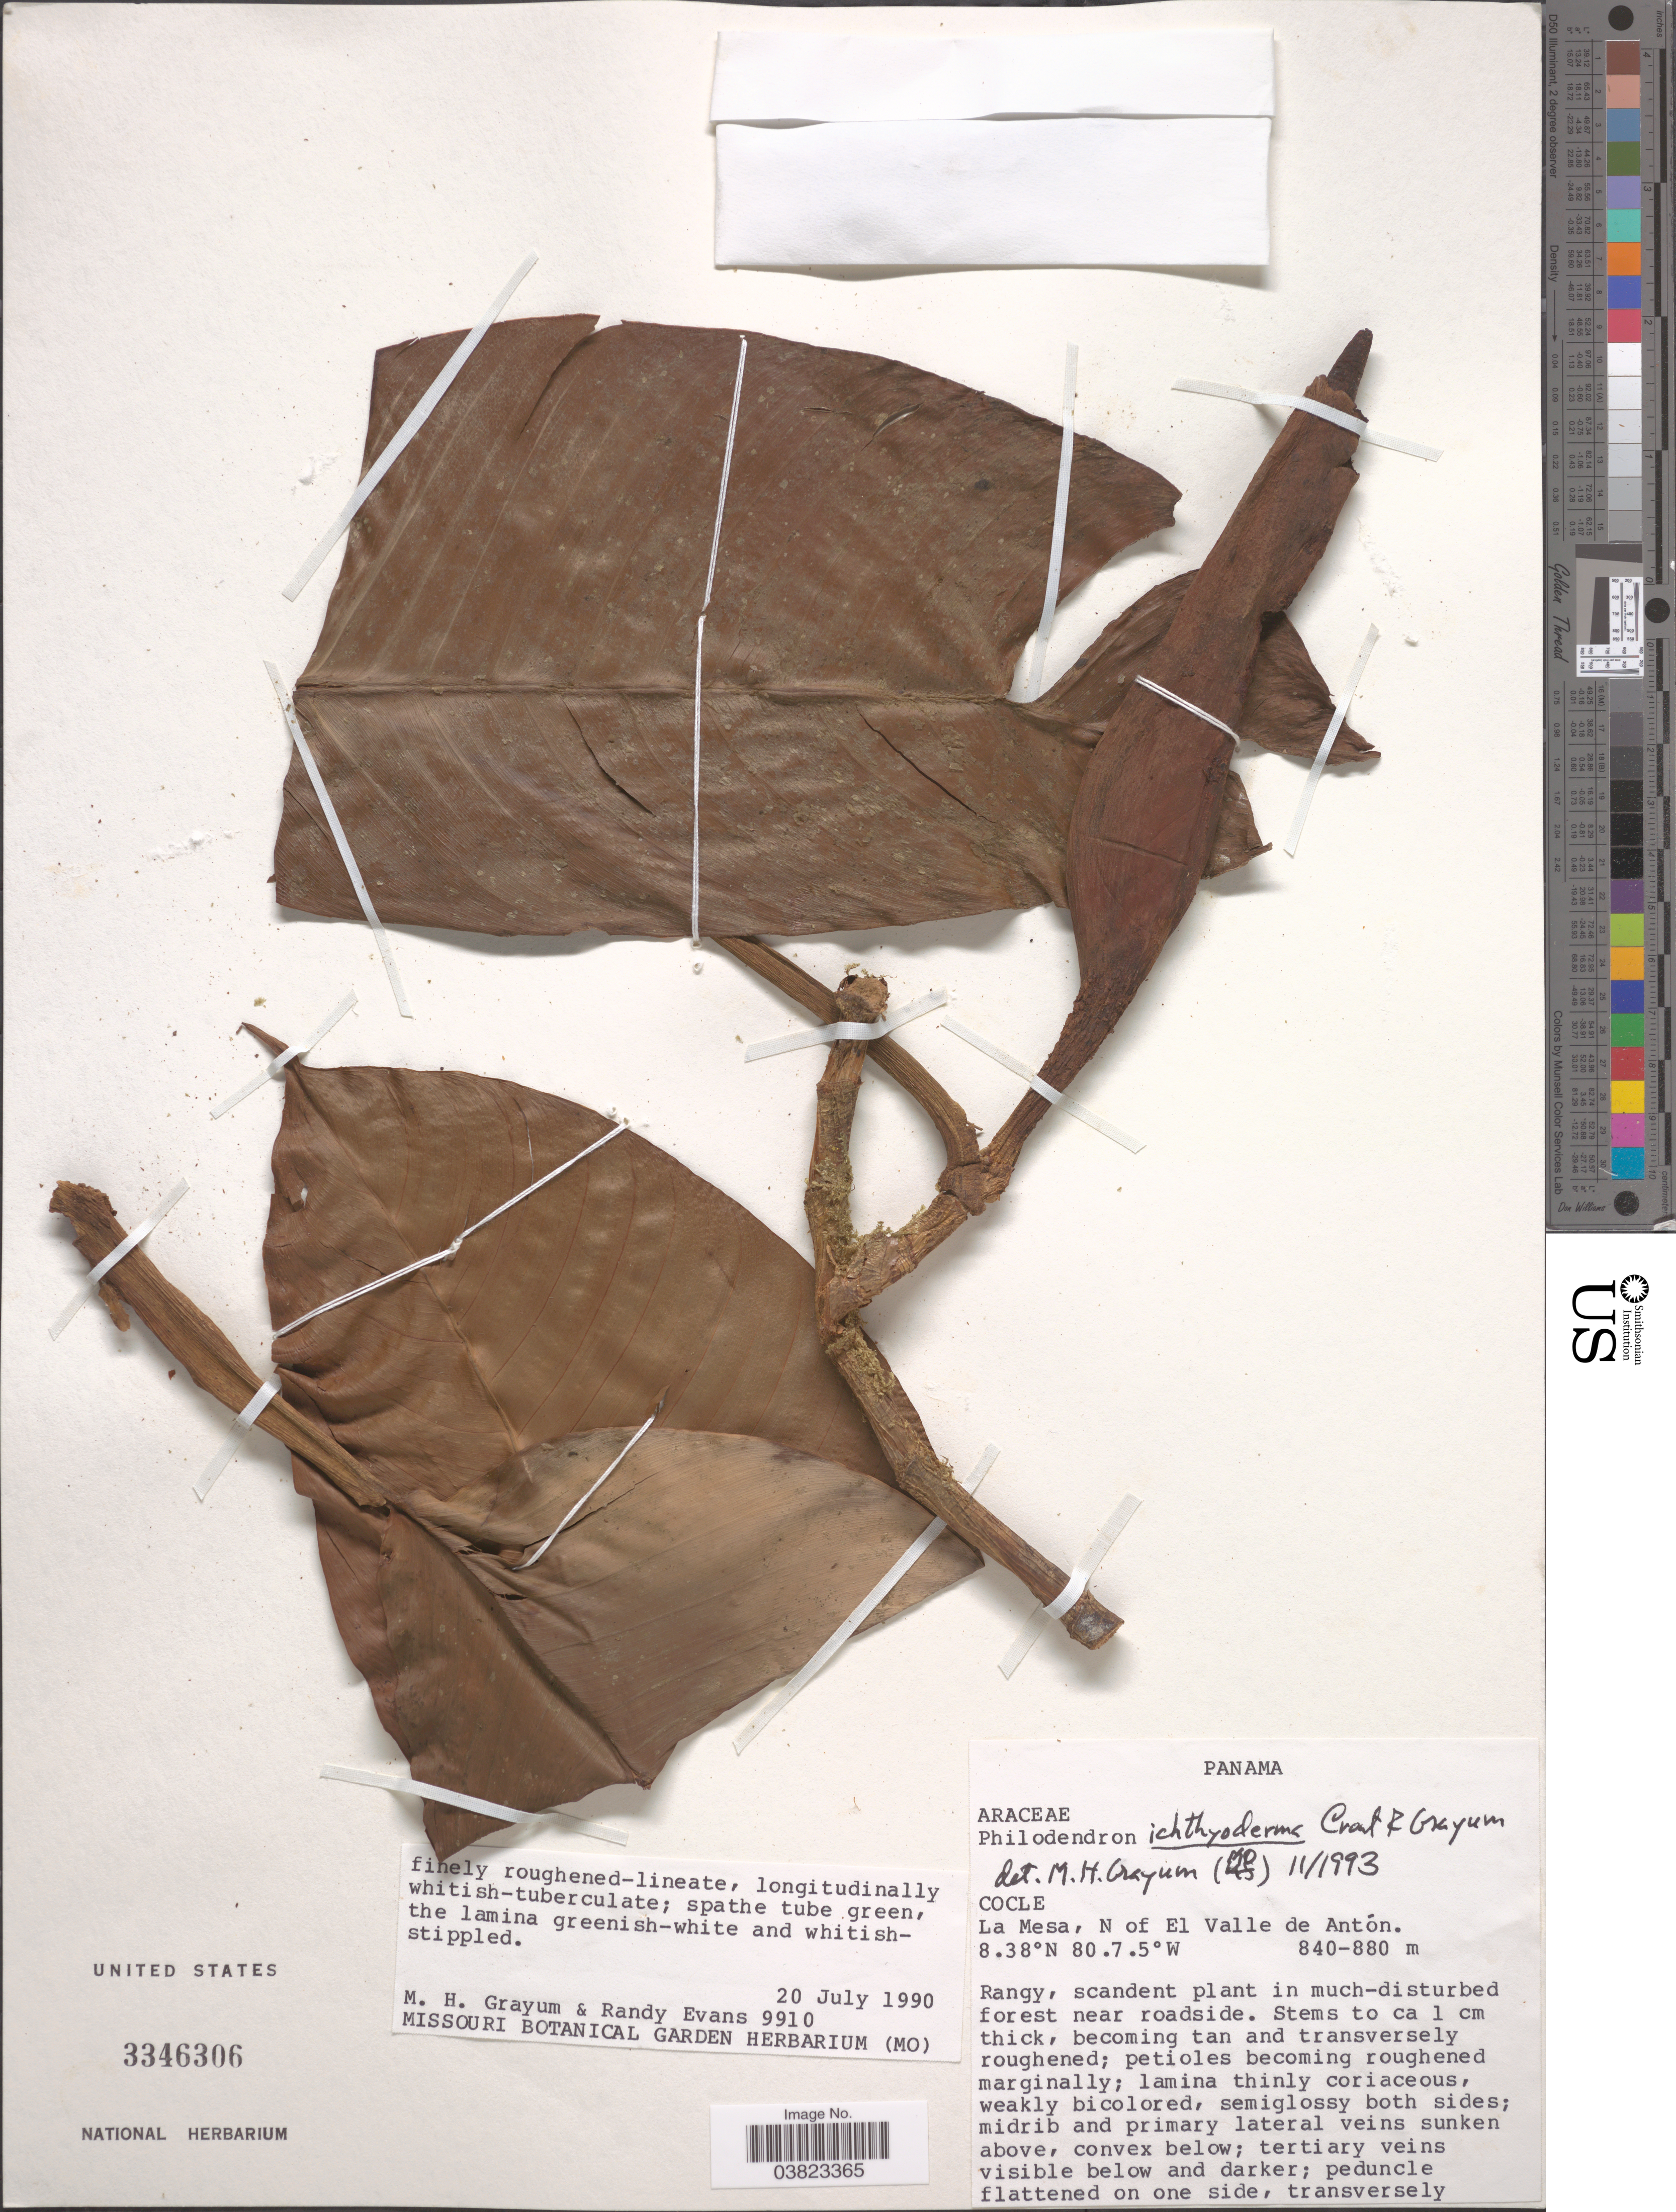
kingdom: Plantae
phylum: Tracheophyta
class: Liliopsida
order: Alismatales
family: Araceae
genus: Philodendron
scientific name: Philodendron ichthyoderma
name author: Croat & Grayum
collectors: M. H. Grayum & R. Evans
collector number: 9910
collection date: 1990-07-20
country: Panama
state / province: Cocle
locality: La Mesa, N of El Valle de Antón.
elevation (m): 840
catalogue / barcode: US 3346306